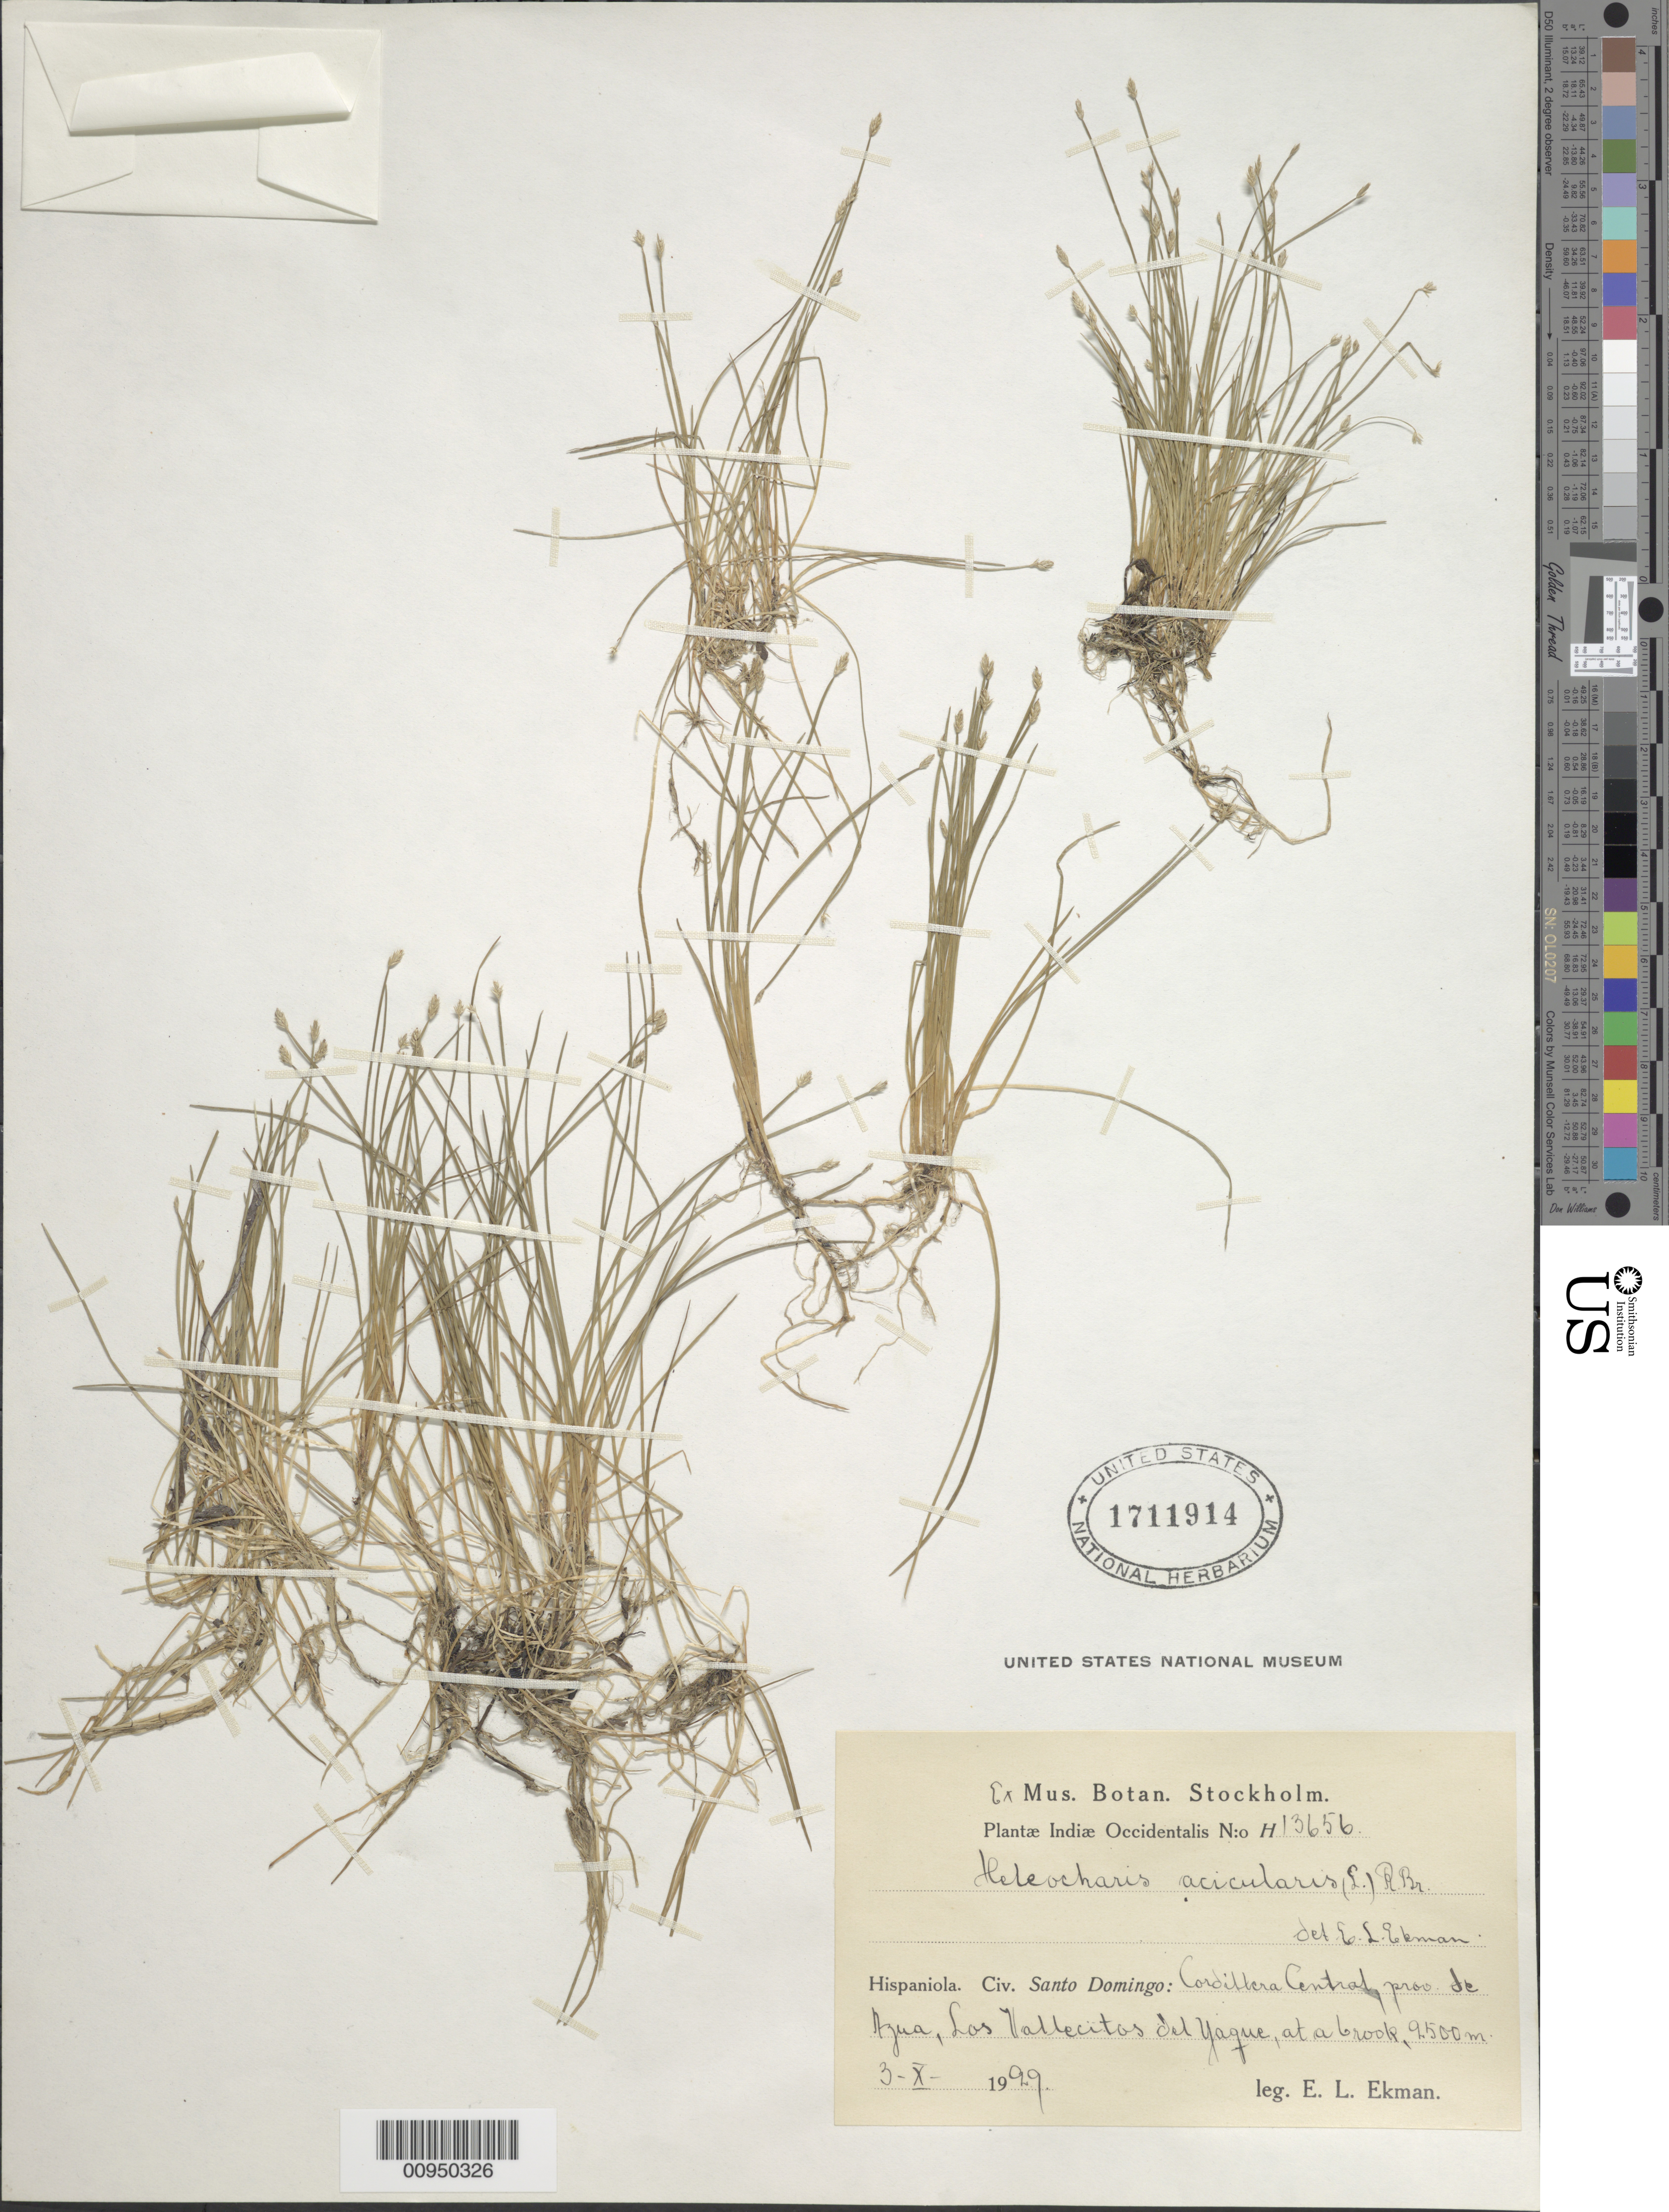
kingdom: Plantae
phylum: Tracheophyta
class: Liliopsida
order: Poales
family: Cyperaceae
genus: Eleocharis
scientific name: Eleocharis acicularis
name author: (L.) Roem. & Schult.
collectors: E. L. Ekman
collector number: H 13656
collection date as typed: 03 Oct 1929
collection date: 1929-10-03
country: Dominican Republic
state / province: Azua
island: Hispaniola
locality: Cordillera Central, Los Vallecitos del Yaque, at a brook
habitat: At a brook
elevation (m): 2500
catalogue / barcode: US 1711914